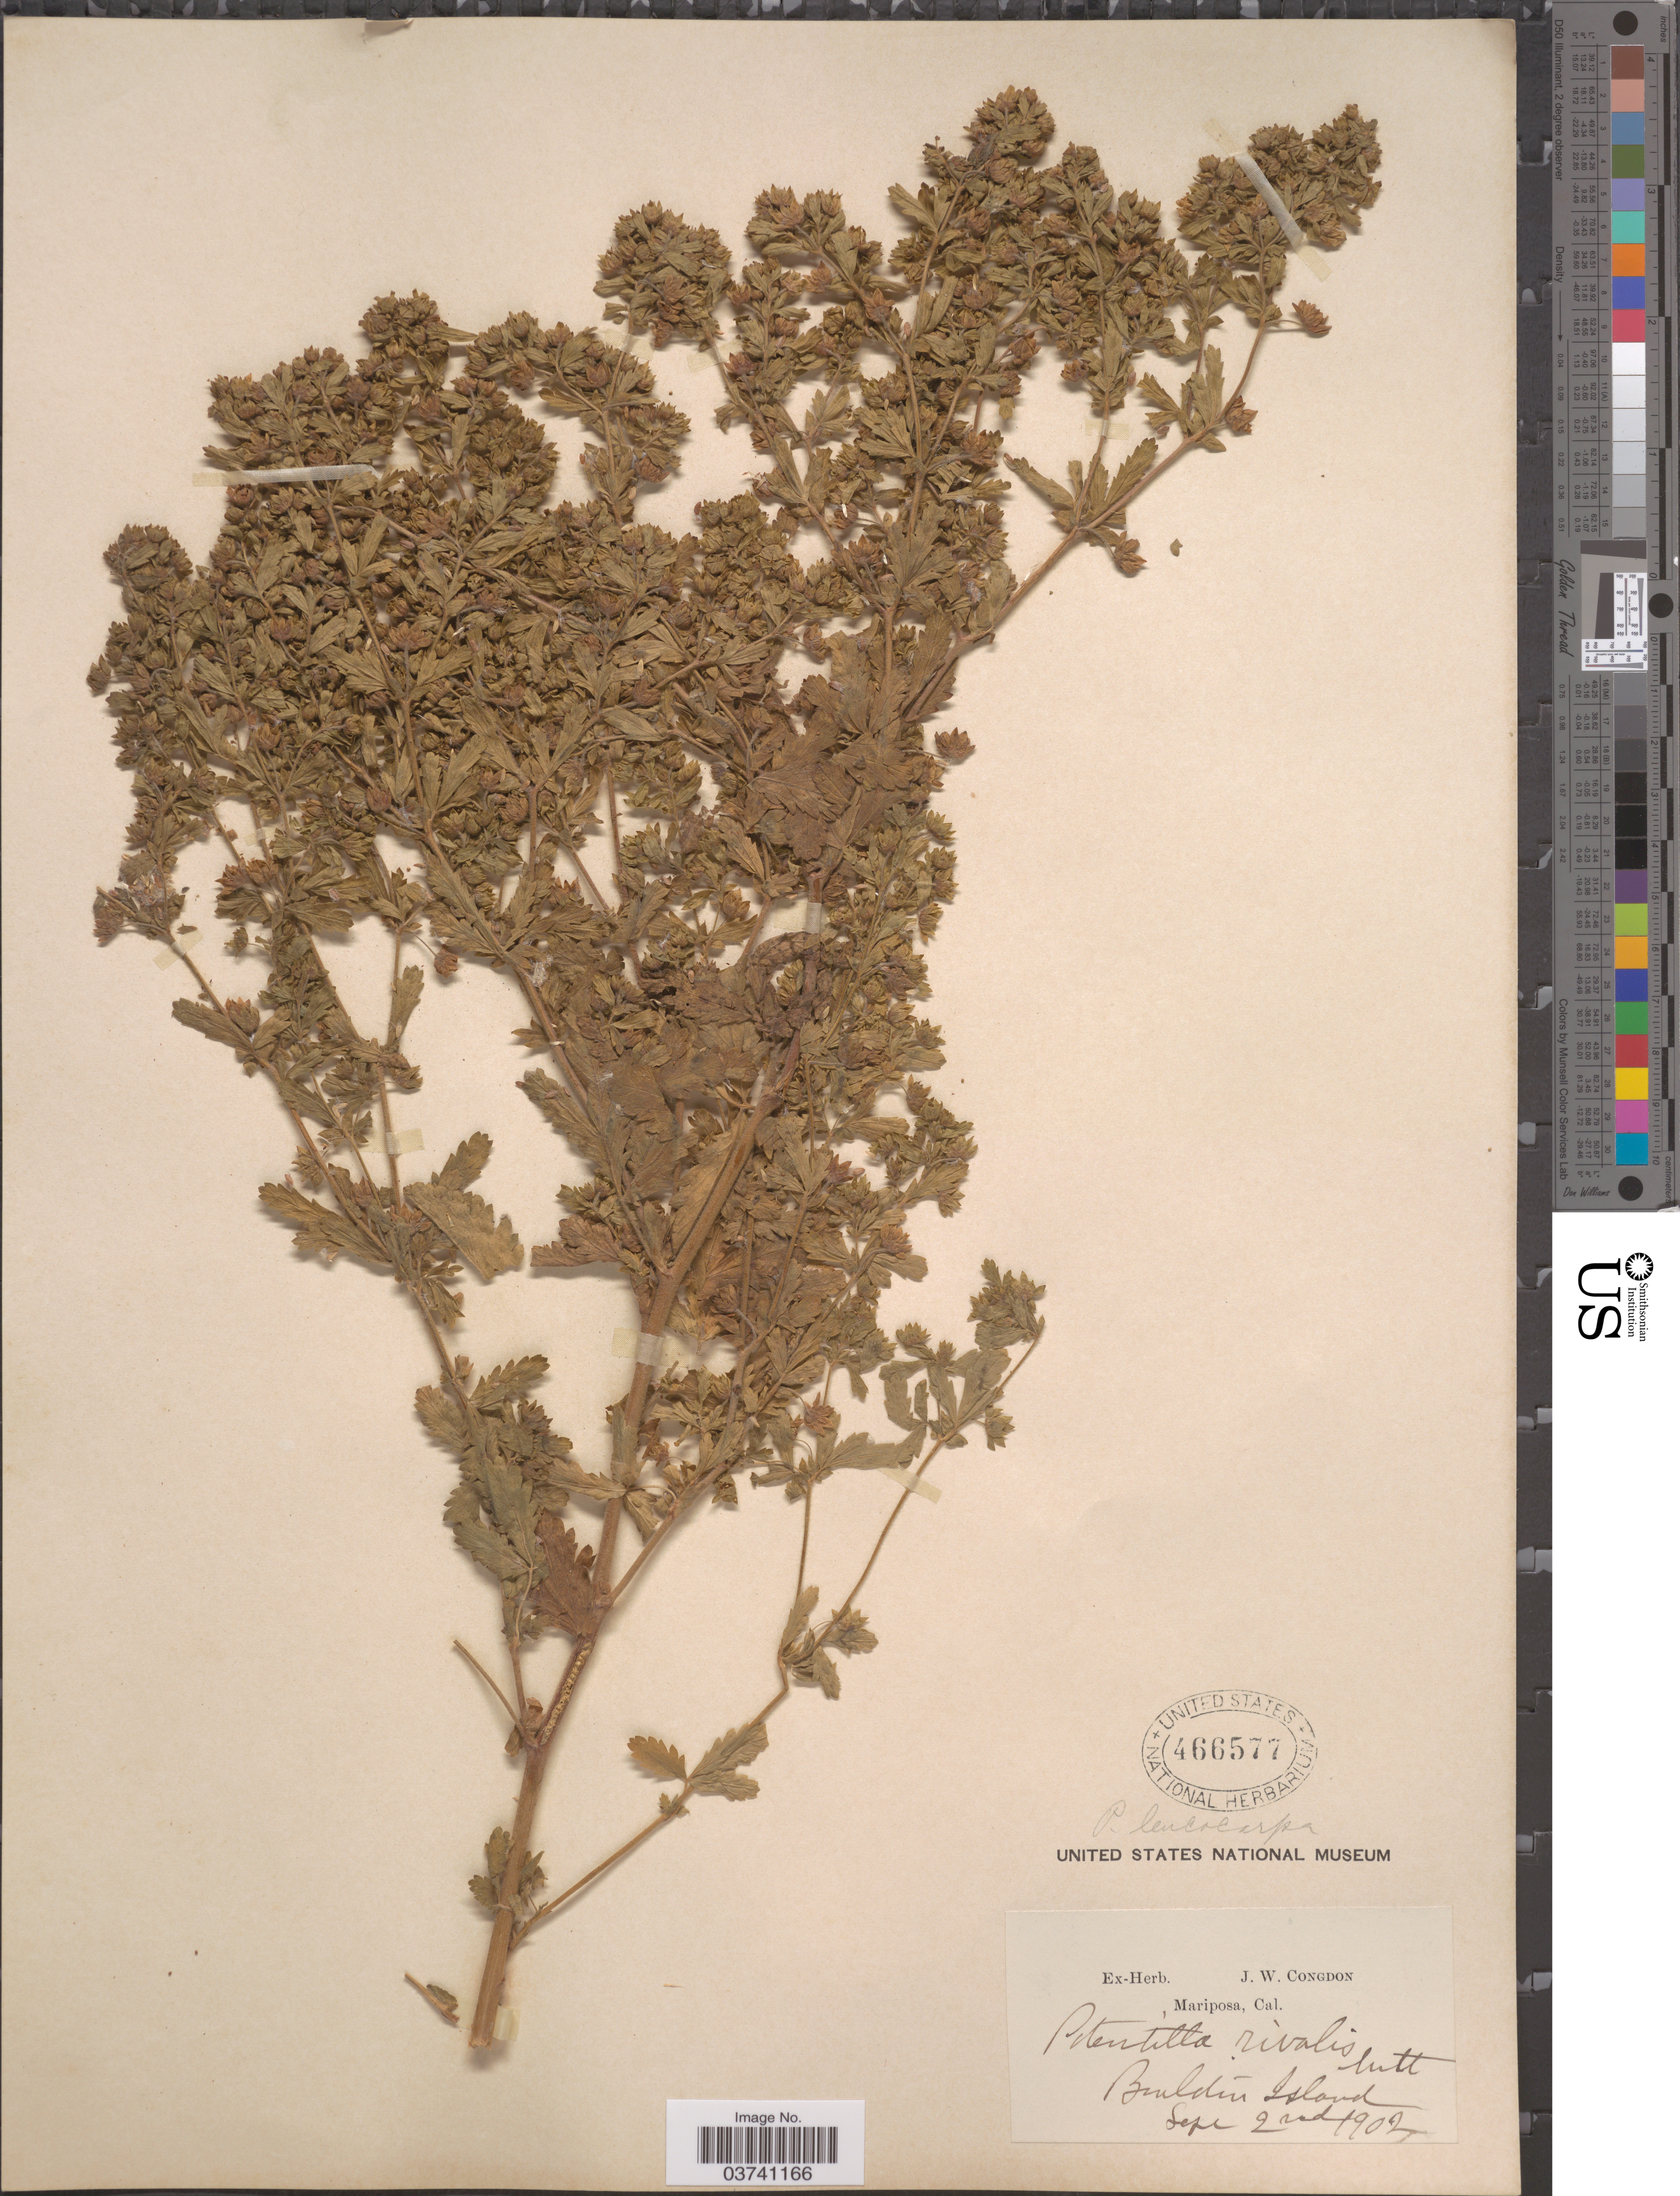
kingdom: Plantae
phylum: Tracheophyta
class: Magnoliopsida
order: Rosales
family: Rosaceae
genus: Potentilla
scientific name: Potentilla rivalis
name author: Nutt.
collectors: ex herb. J. W. Congdon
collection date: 1902-09-02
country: United States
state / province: California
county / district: Mariposa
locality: Mariposa. Bouldin Island.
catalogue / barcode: US 466577